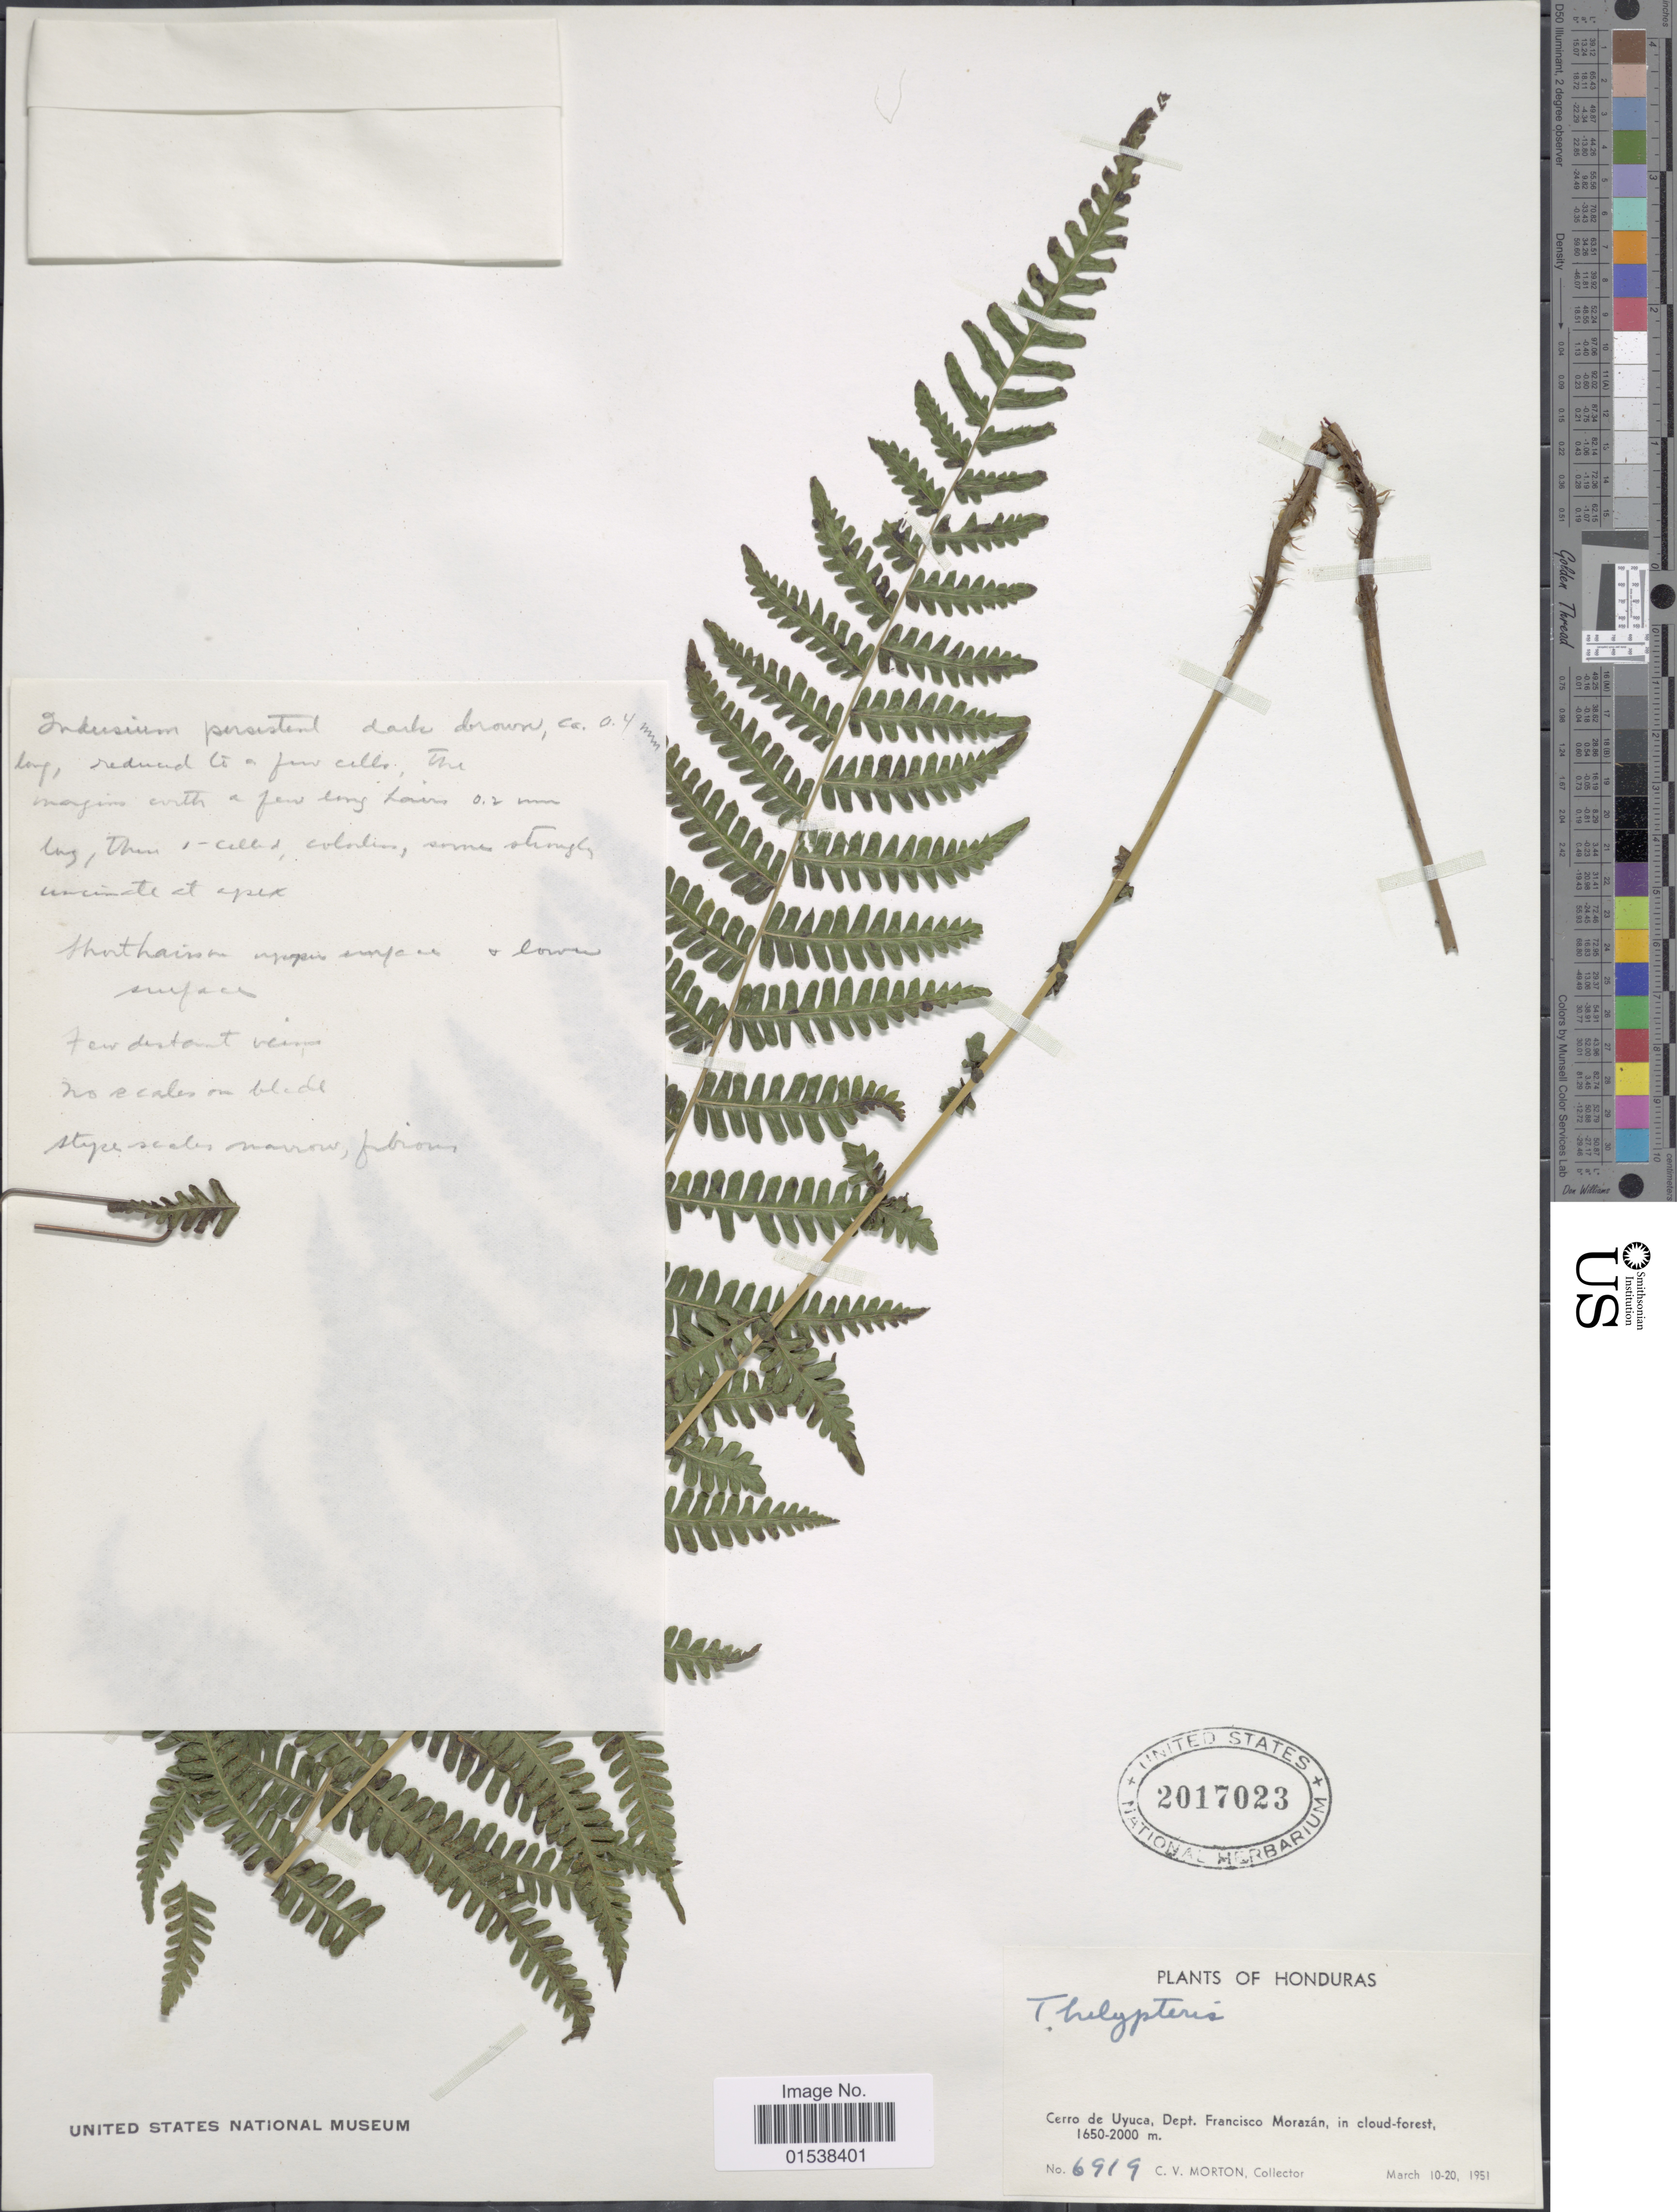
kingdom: Plantae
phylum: Tracheophyta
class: Polypodiopsida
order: Polypodiales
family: Thelypteridaceae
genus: Amauropelta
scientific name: Amauropelta melanochlaena (C. Chr.) comb. nov., ined 2015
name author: (C. Chr.)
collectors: C. V. Morton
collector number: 6919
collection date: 1951-03-10/1951-03-20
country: Honduras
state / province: Fco. Morazán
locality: Cerro de Uyuca, Dept. Francisco Morazan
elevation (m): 1650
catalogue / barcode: US 2017023